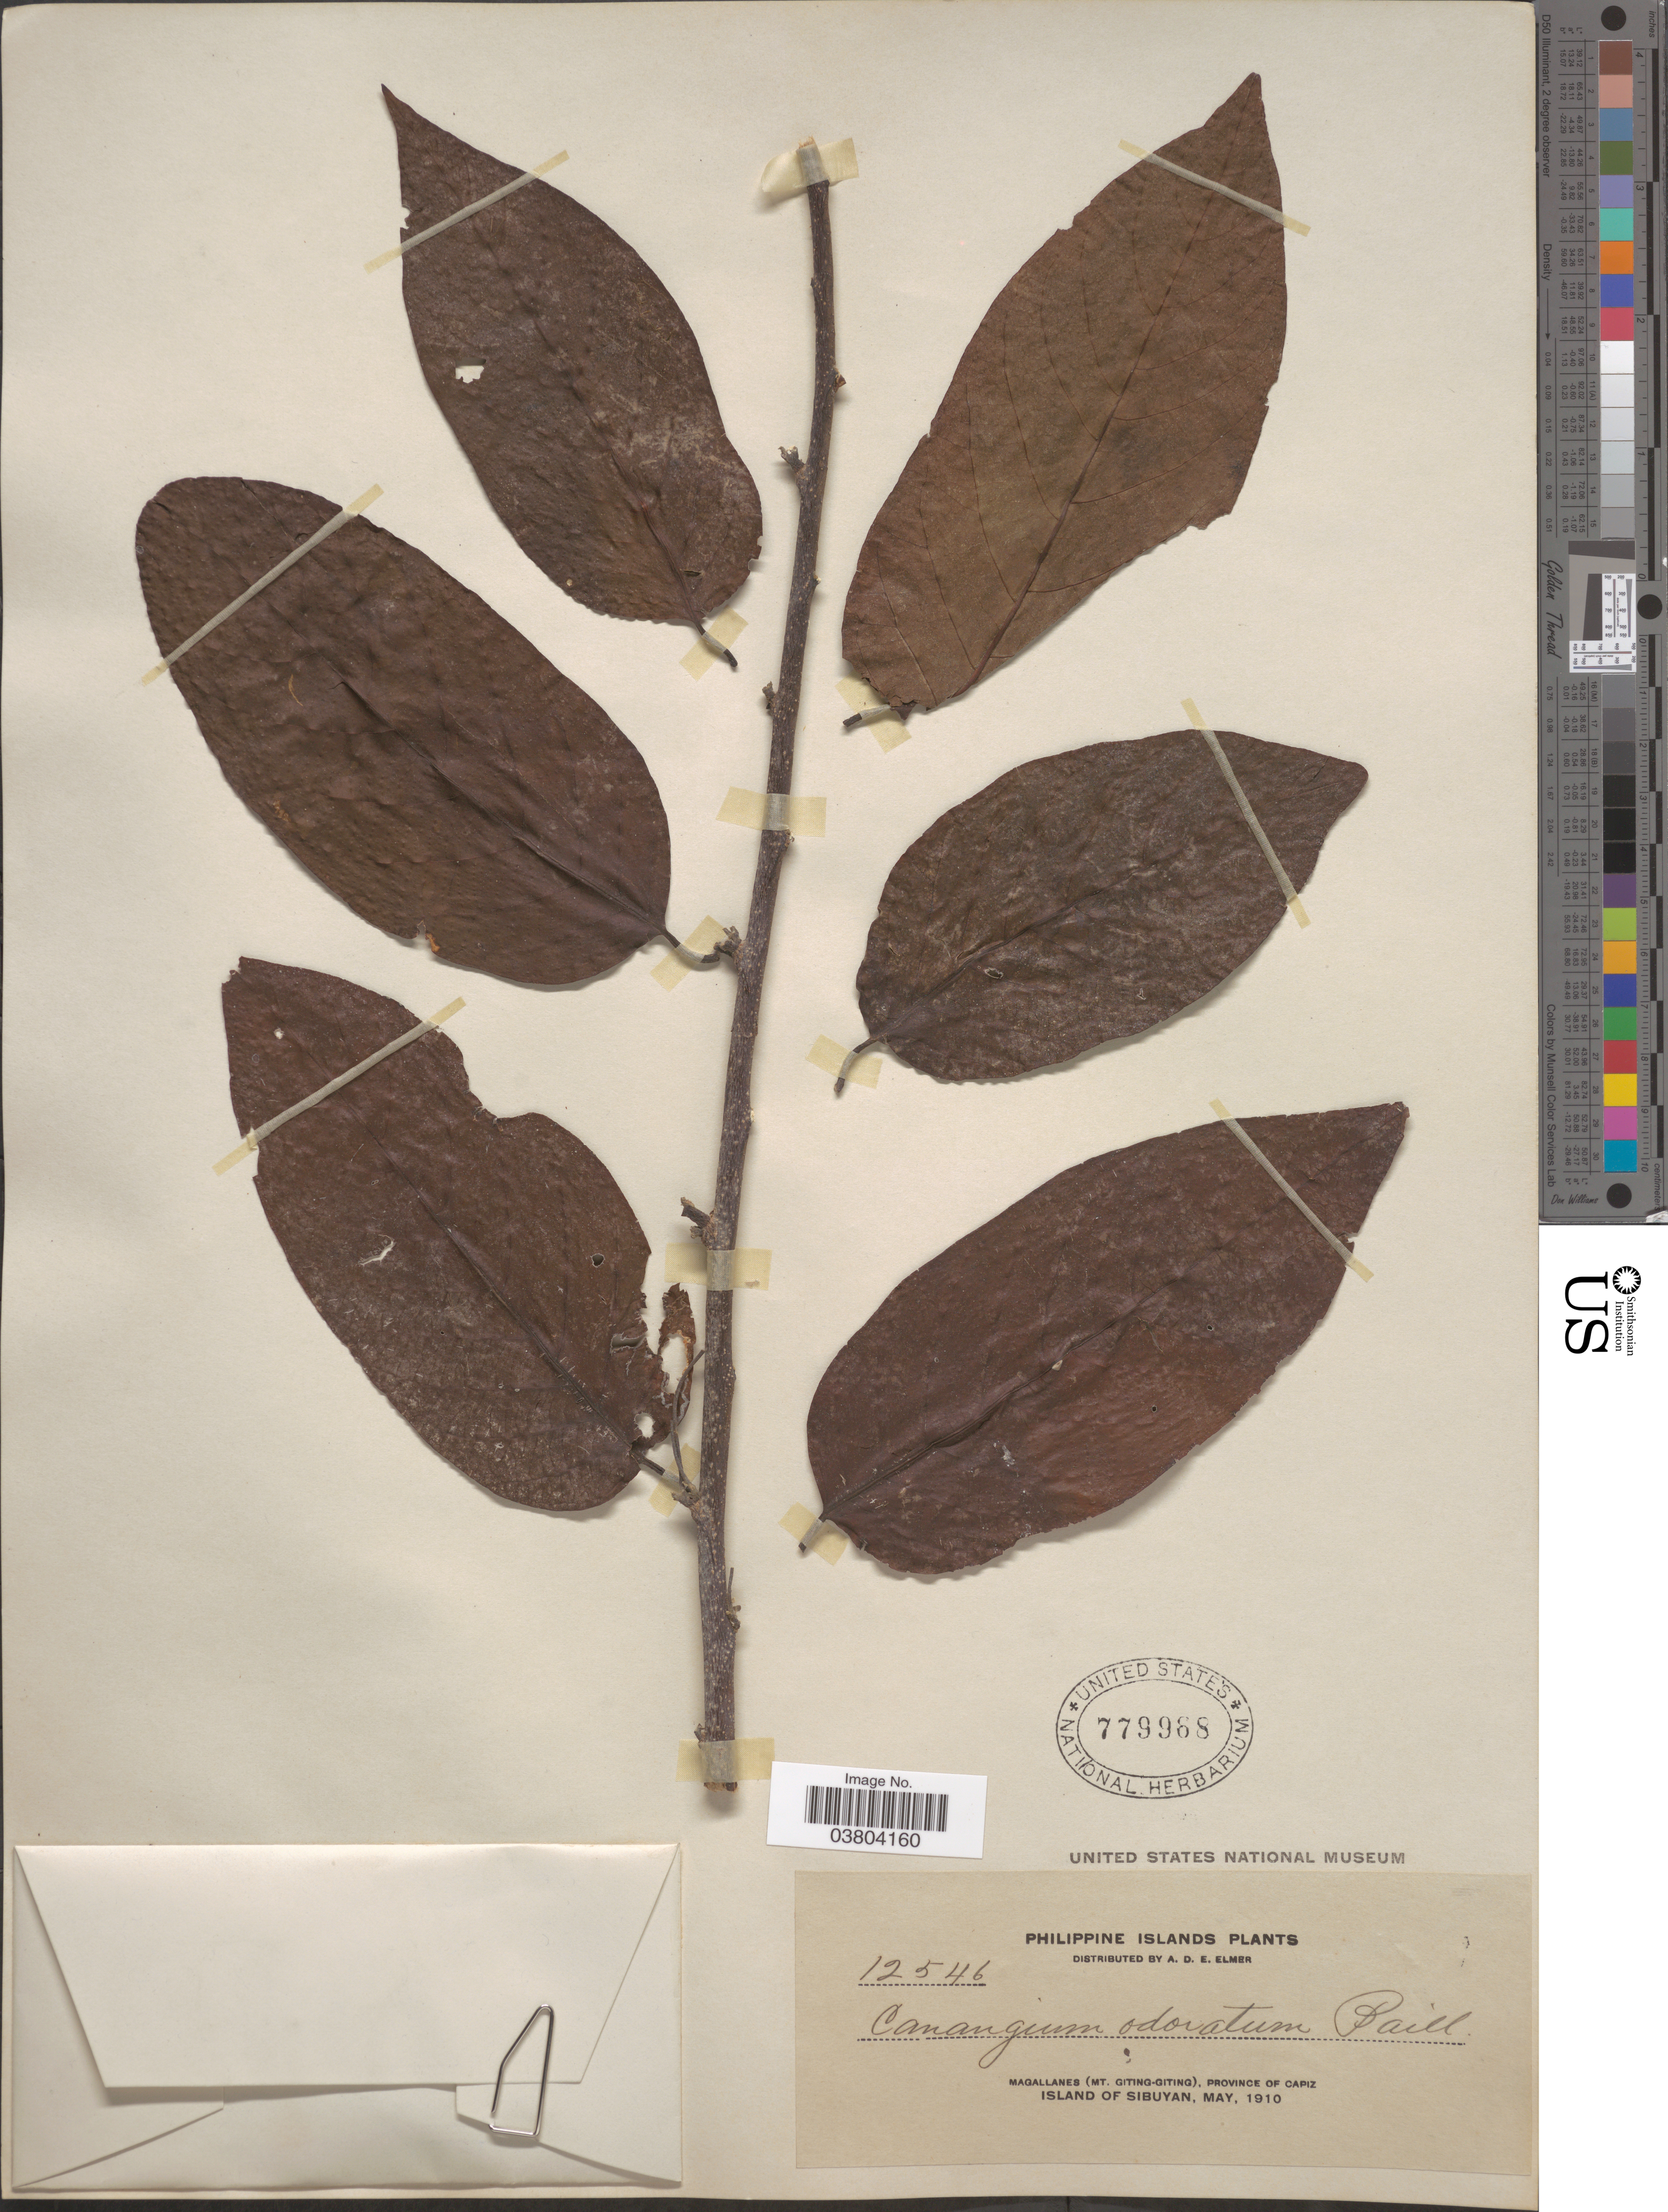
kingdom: Plantae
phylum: Tracheophyta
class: Magnoliopsida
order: Magnoliales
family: Annonaceae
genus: Cananga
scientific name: Cananga odorata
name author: (Lam.) Hook. f. & Thomson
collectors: A. D. E. Elmer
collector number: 12546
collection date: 1910-05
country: Philippines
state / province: Western Visayas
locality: Philippine Islands. Magallanes (Mt. Giting-Giting), Province of Capiz. Island of Sibuyan.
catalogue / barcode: US 779968